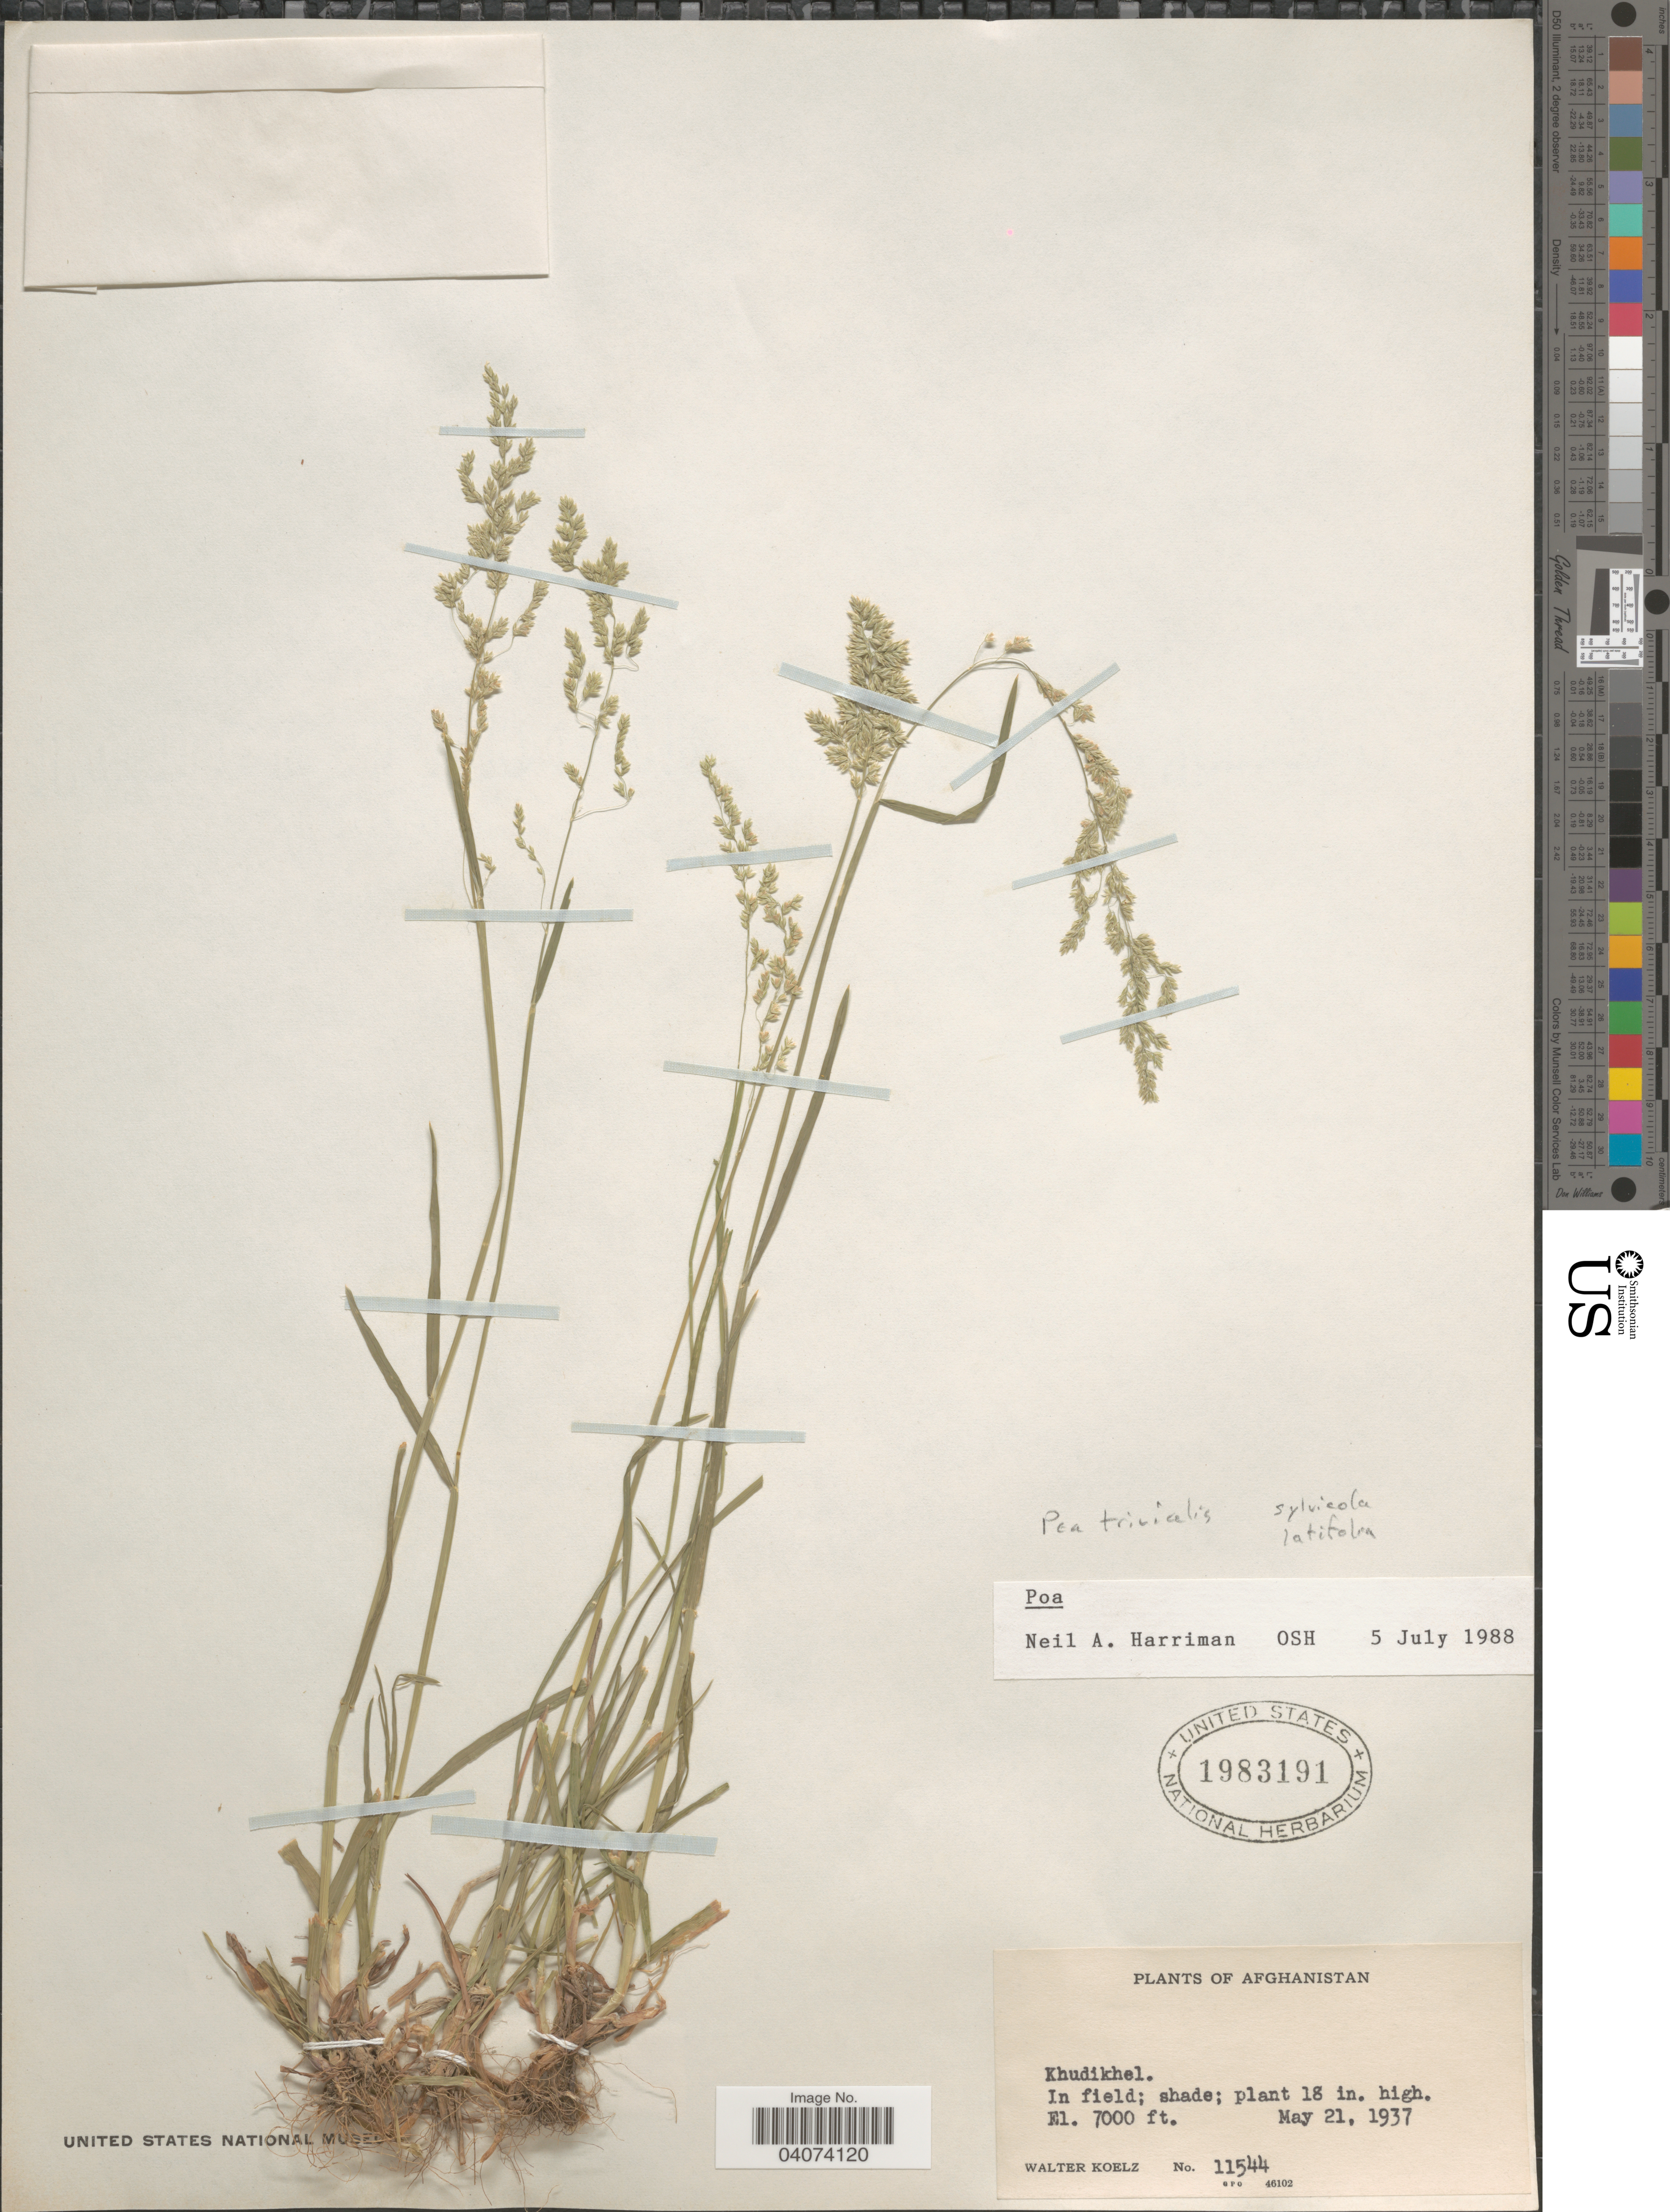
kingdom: Plantae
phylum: Tracheophyta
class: Liliopsida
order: Poales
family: Poaceae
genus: Poa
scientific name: Poa trivialis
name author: L.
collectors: W. N. Koelz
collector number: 11544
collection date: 1937-05-21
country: India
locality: Khudikhel.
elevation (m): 2134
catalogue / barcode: US 1983191